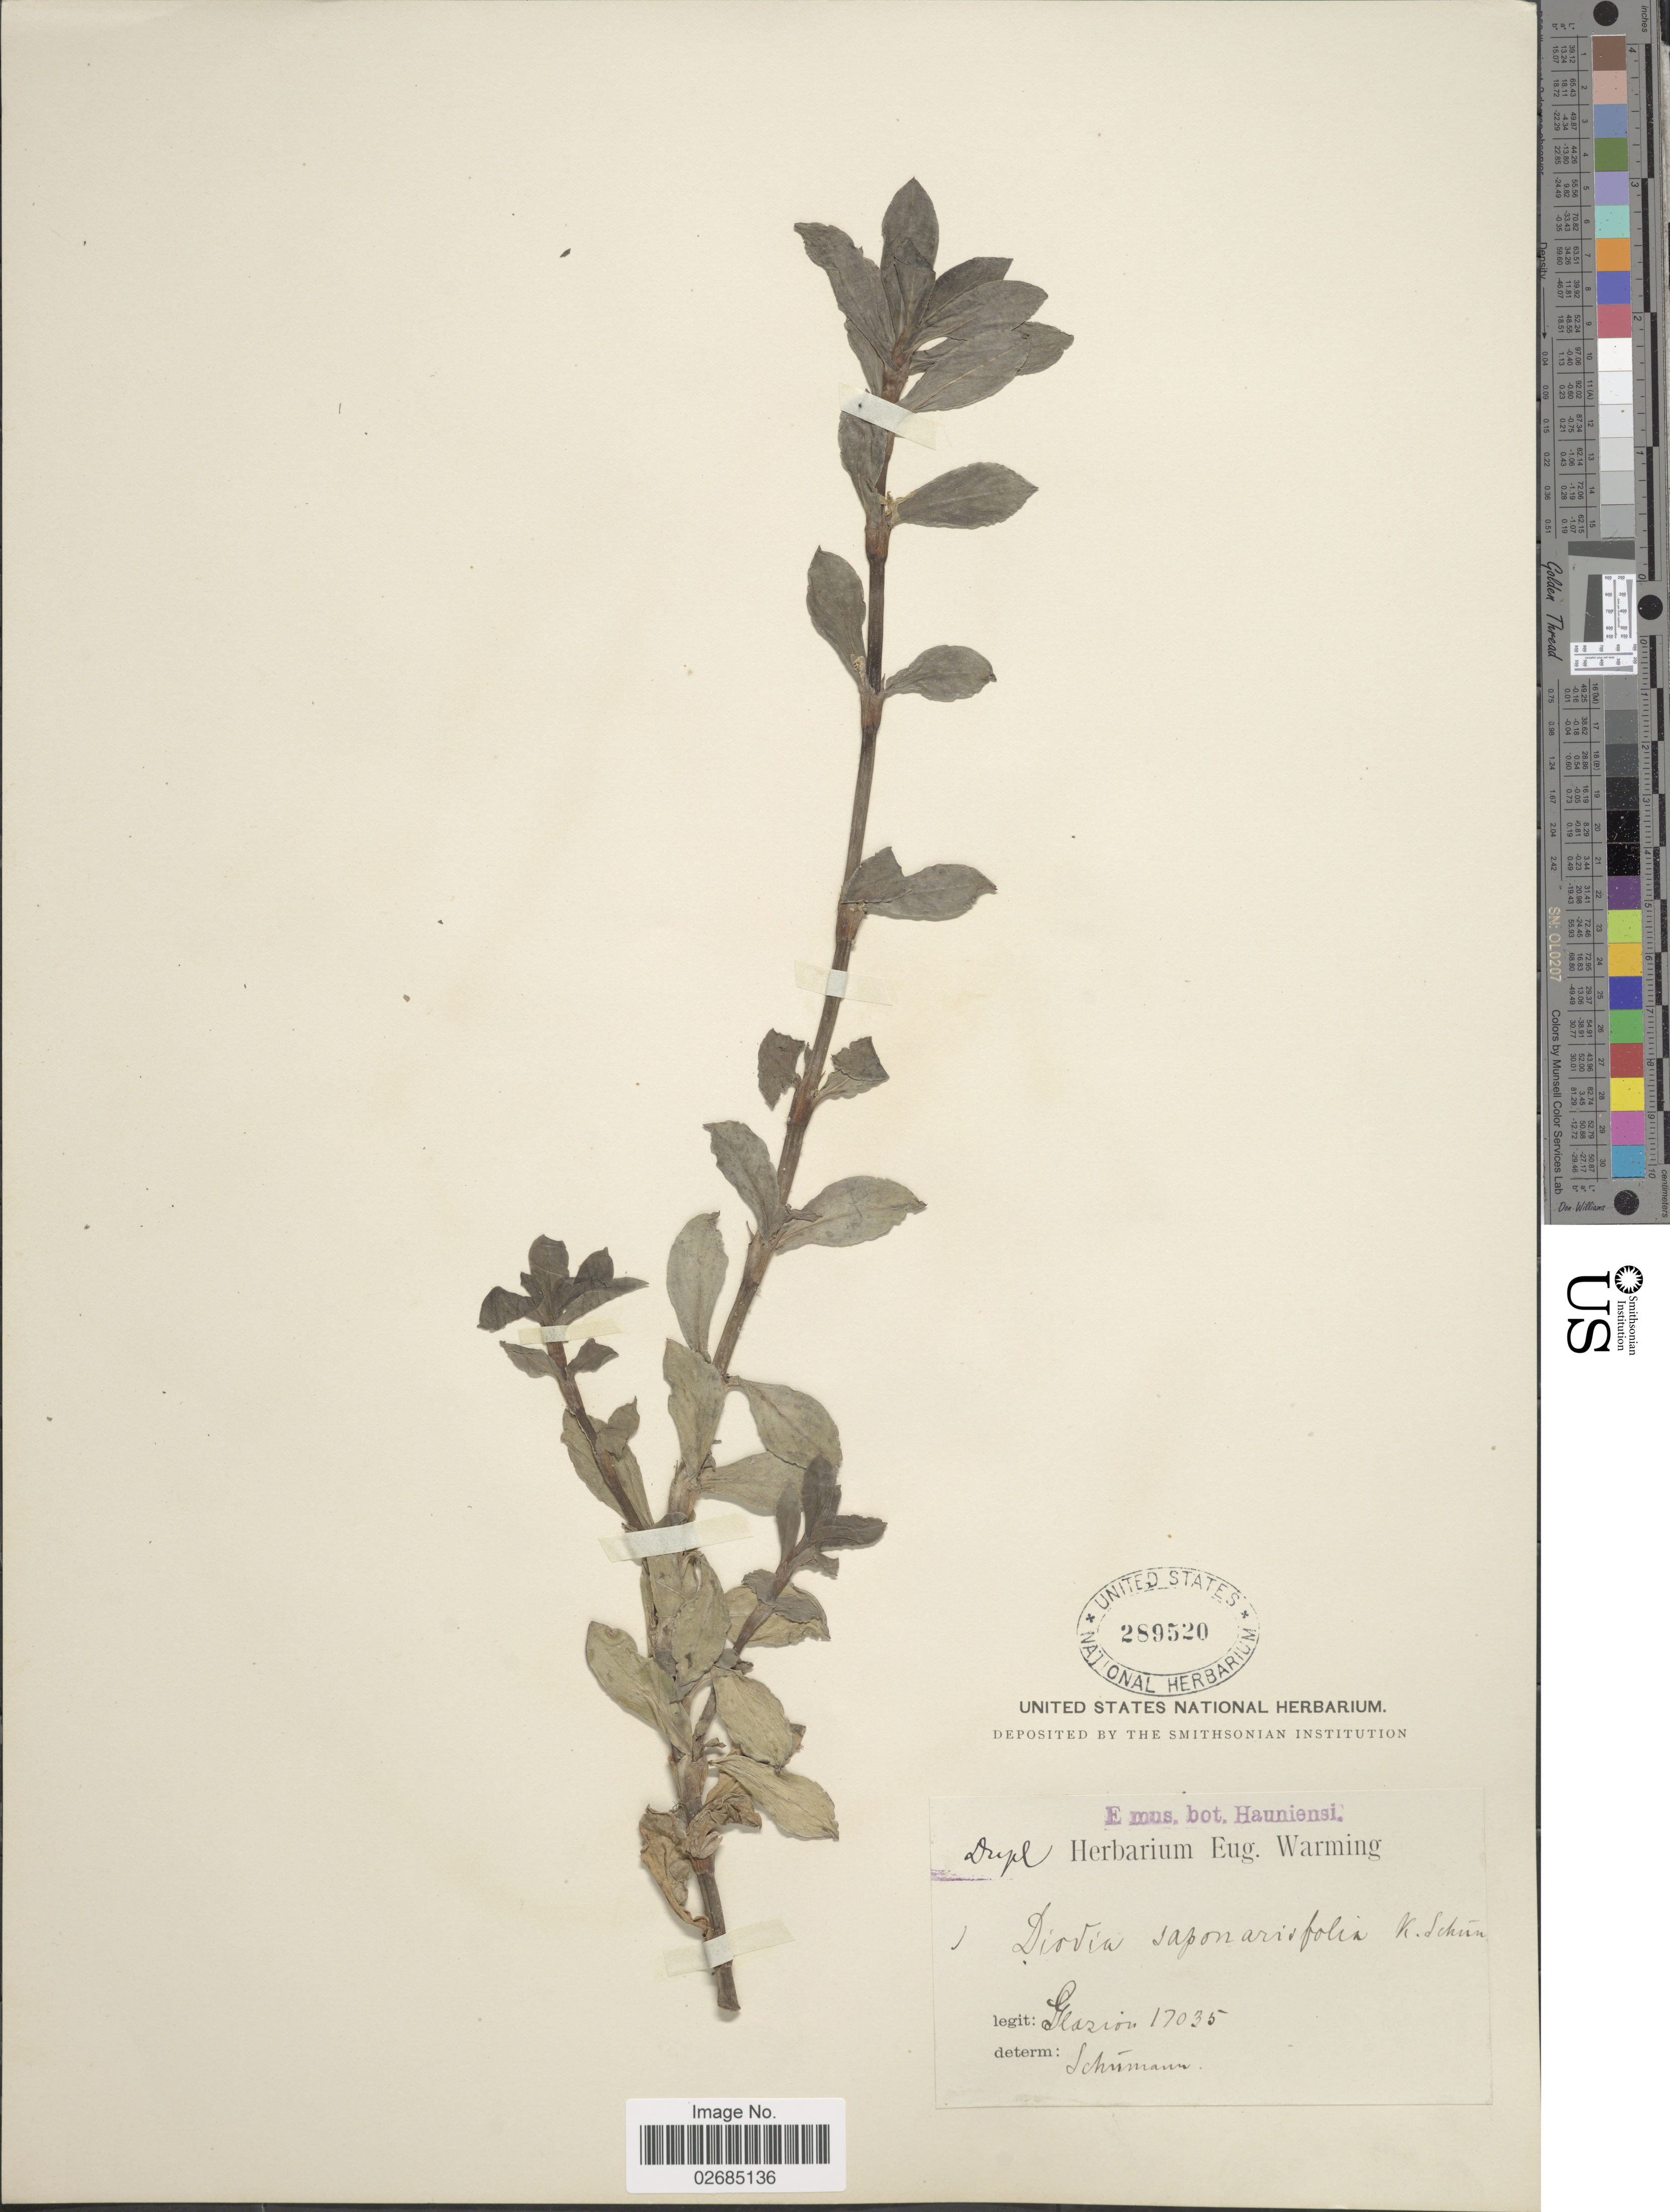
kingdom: Plantae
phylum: Tracheophyta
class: Magnoliopsida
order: Gentianales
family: Rubiaceae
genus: Diodia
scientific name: Diodia saponariifolia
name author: (Cham. & Schltdl.) K. Schum.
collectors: Glaziou, --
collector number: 17035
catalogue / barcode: US 289520